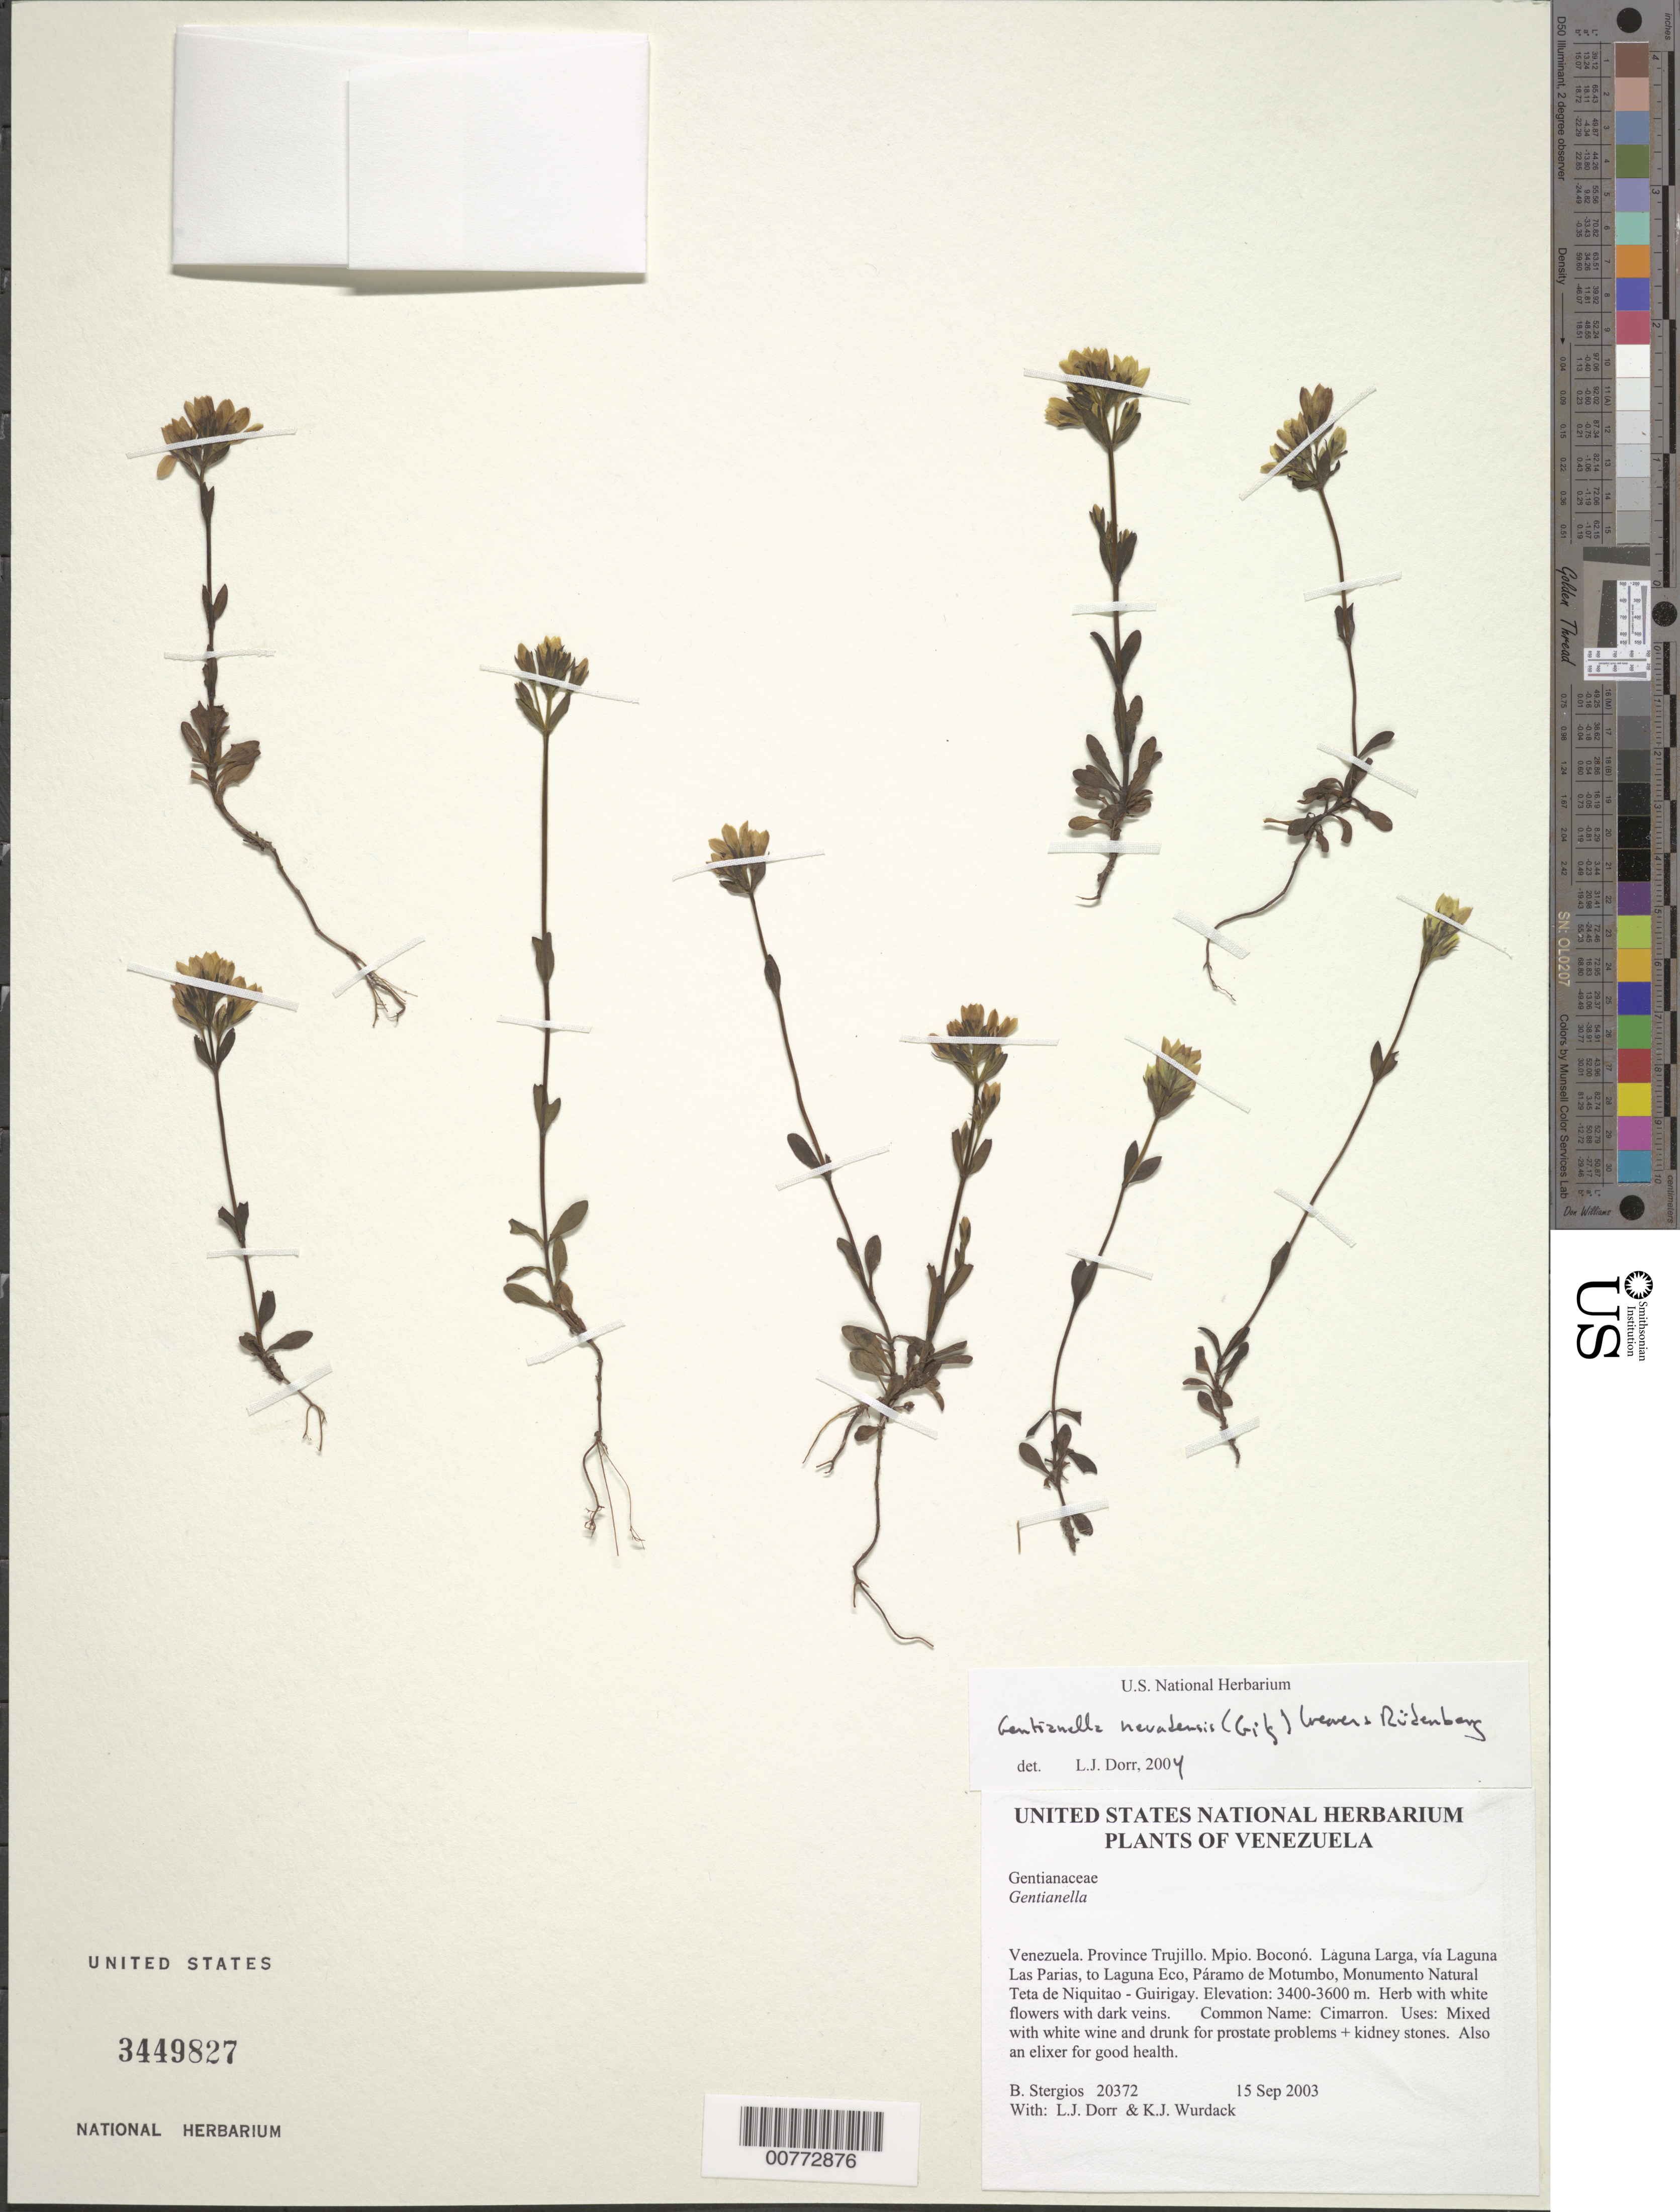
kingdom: Plantae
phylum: Tracheophyta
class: Magnoliopsida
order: Gentianales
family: Gentianaceae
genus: Gentianella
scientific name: Gentianella sp.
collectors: B. G. Stergios, L. J. Dorr & K. Wurdack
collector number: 20372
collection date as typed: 15 Sep 2003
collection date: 2003-09-15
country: Venezuela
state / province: Trujillo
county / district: Boconó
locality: Laguna Larga, vía Laguna Las Parias, to Laguna Eco, Páramo de Motumbo, Monumento Natural Teta de Niquitao - Guirigay.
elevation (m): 3400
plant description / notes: PORT, US; Common name: Cimarron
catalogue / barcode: US 3449827